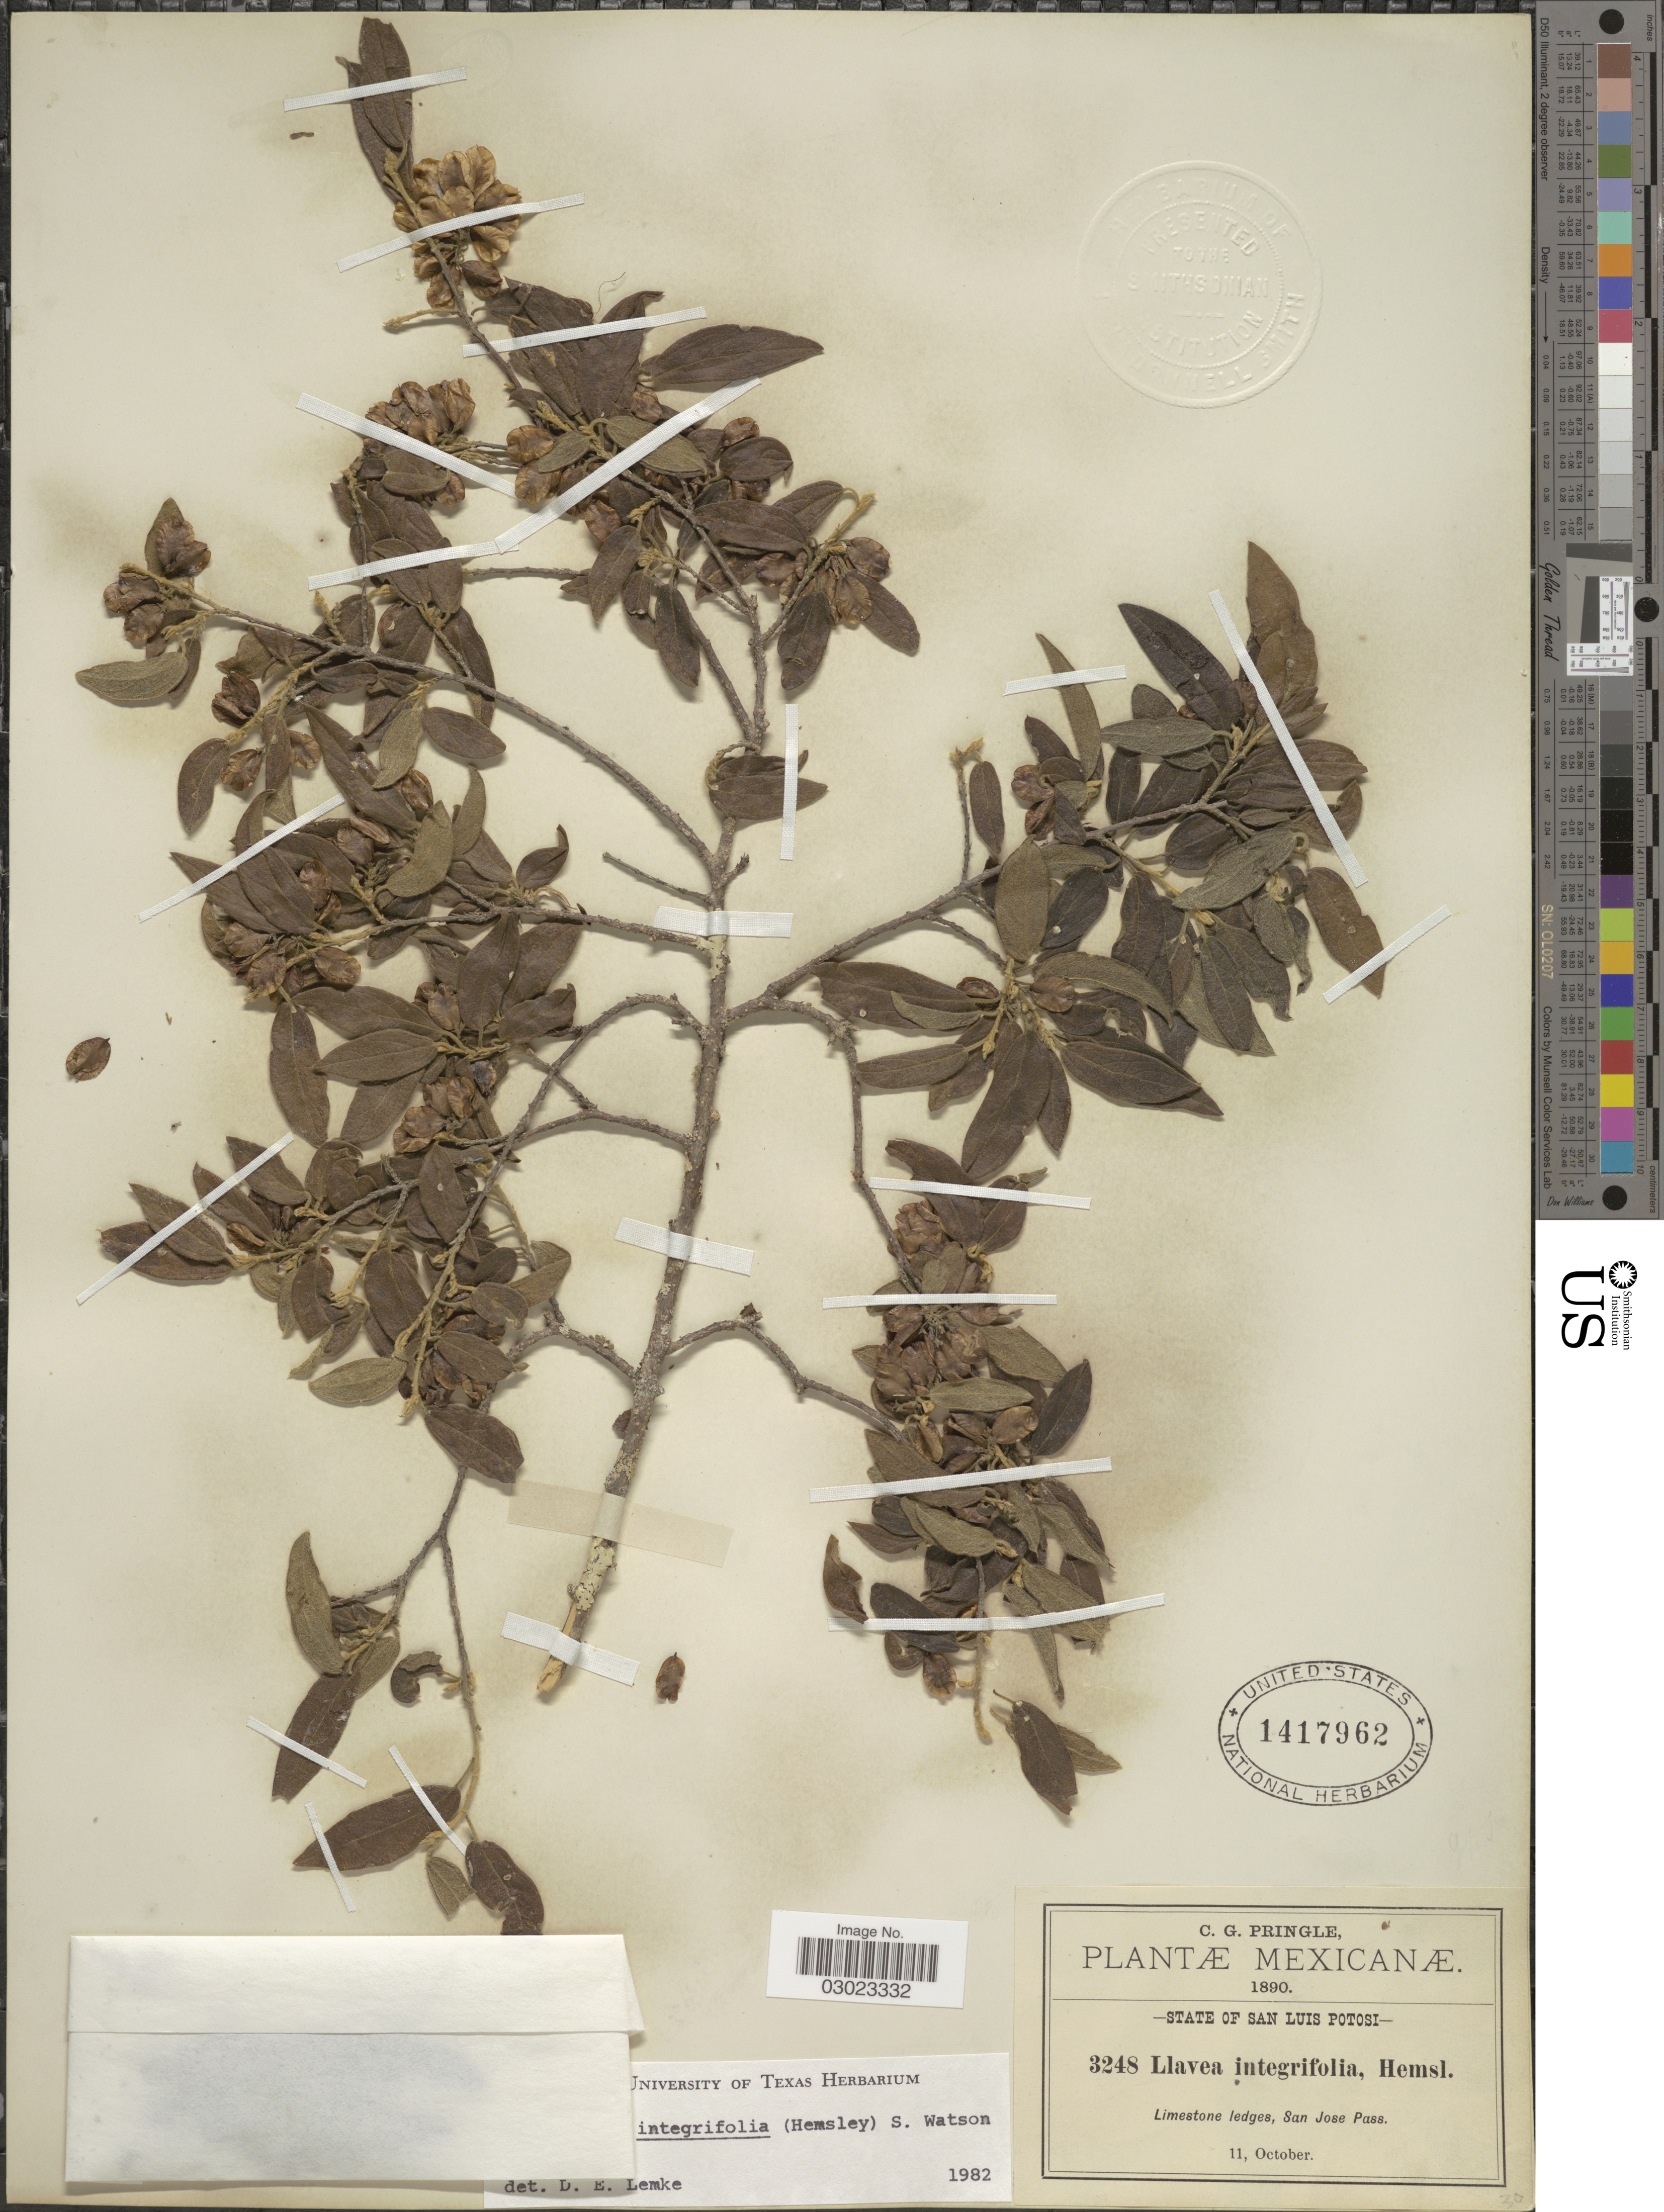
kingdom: Plantae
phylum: Tracheophyta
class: Magnoliopsida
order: Malpighiales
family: Salicaceae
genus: Neopringlea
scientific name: Neopringlea integrifolia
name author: (Hemsl.) S. Watson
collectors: C. G. Pringle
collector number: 3248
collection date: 1890-10-11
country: Mexico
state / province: San Luis Potosí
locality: San Jose Pass.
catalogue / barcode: US 1417962